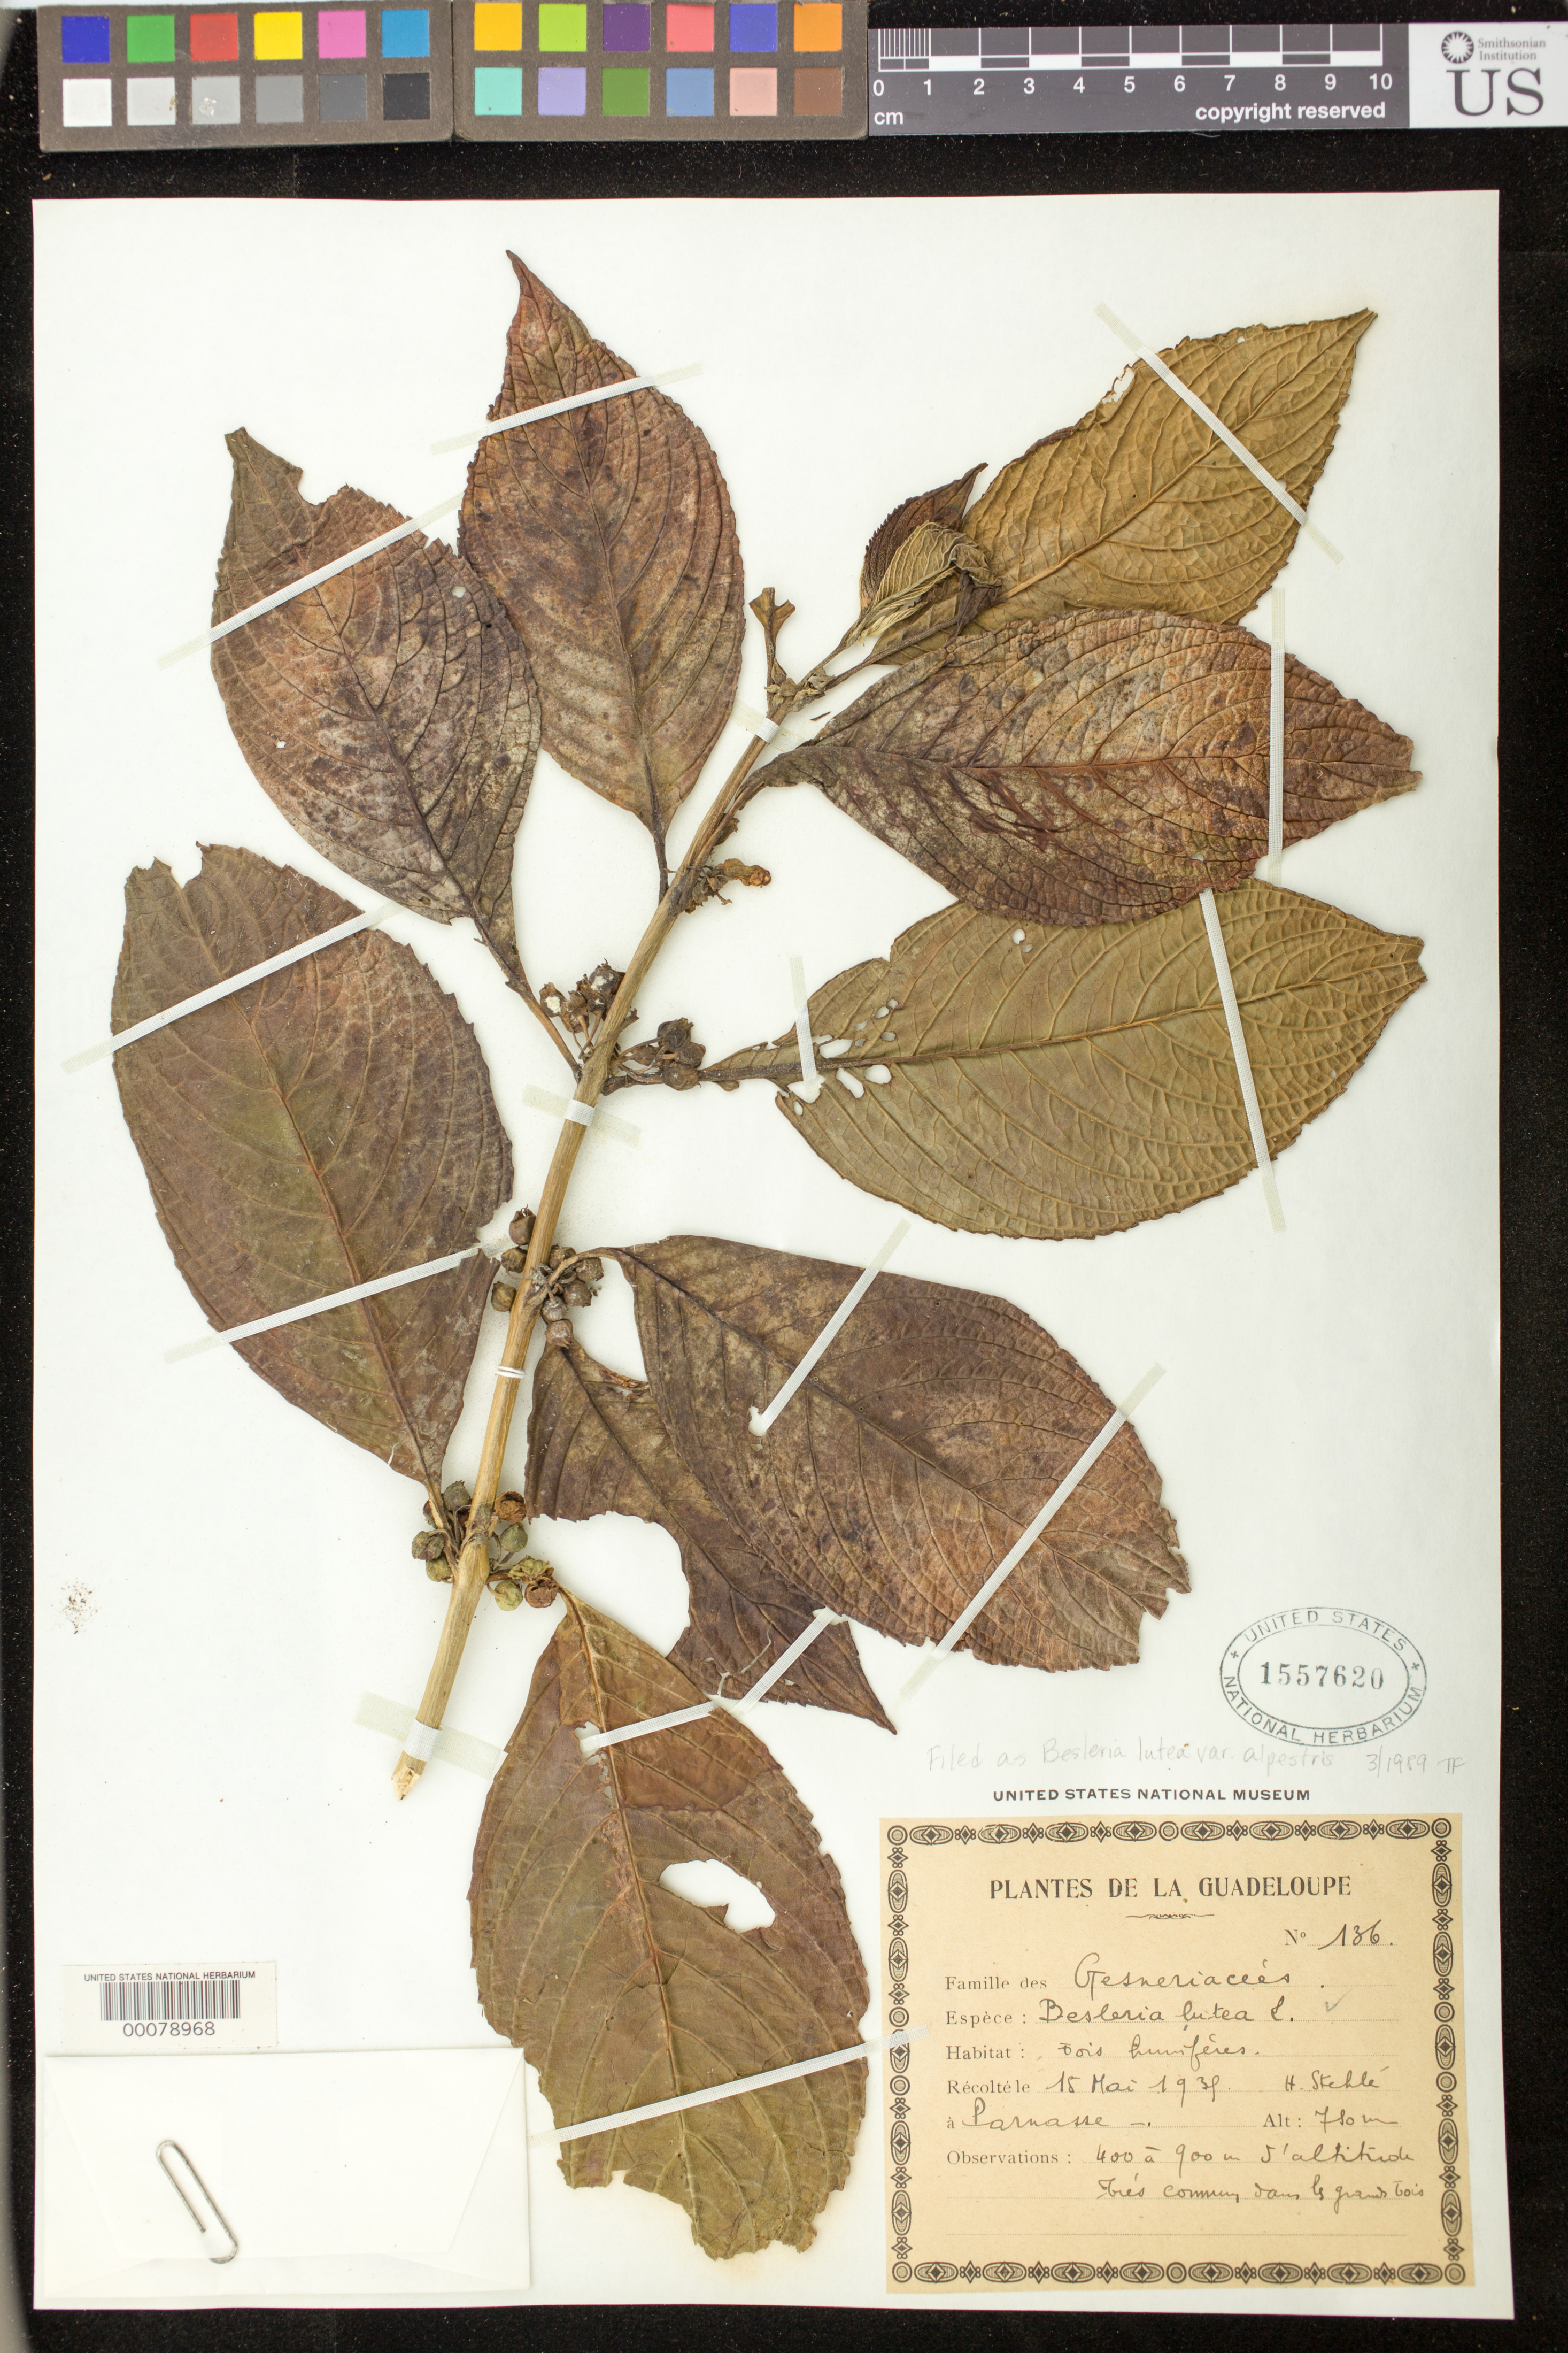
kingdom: Plantae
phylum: Tracheophyta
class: Magnoliopsida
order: Lamiales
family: Gesneriaceae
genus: Besleria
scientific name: Besleria lutea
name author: L.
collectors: H. Stehlé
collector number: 136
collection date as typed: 15 May 1931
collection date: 1931-05-15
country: Guadeloupe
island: Basse Terre [Guadeloupe]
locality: Parnasse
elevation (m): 780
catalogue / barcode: US 1557620